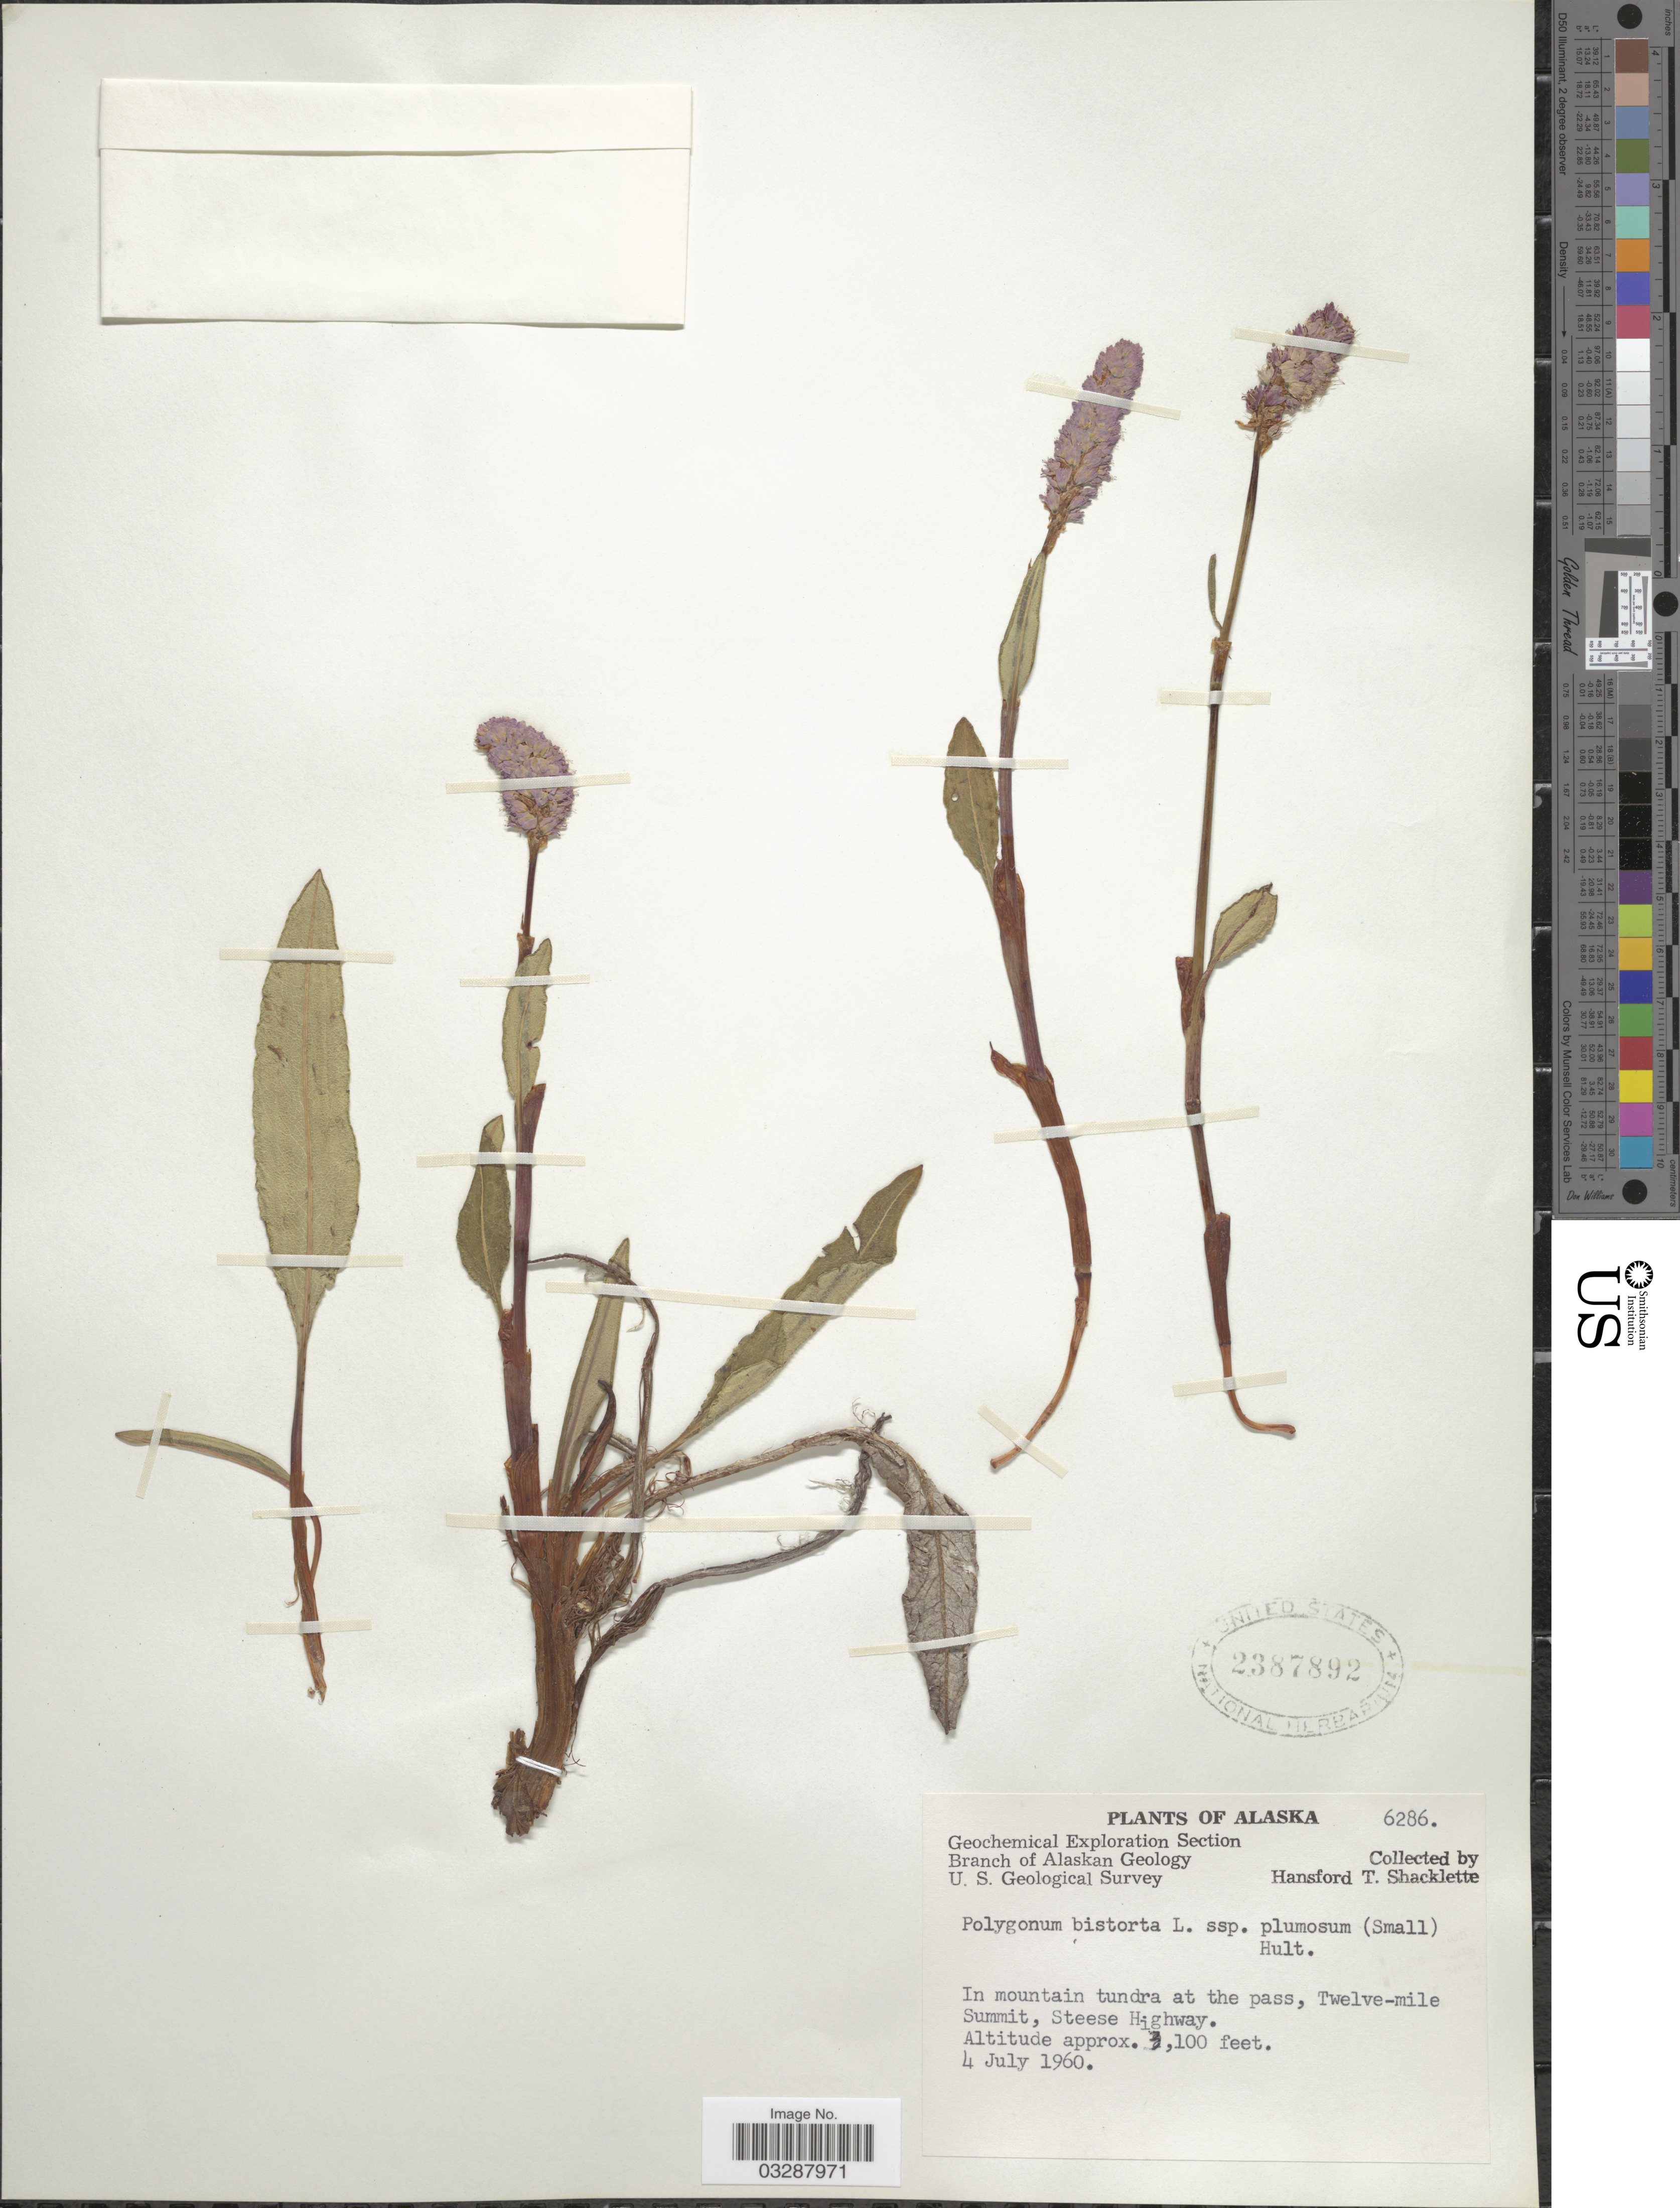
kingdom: Plantae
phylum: Tracheophyta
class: Magnoliopsida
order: Caryophyllales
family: Polygonaceae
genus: Bistorta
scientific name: Bistorta plumosa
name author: (Small) Greene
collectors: H. Shacklette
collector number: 6286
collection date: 1960-07-04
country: United States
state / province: Alaska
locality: In mountain tundra at the pass, Twelve-mile Summit, Steese Highway.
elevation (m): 945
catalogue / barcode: US 2387892